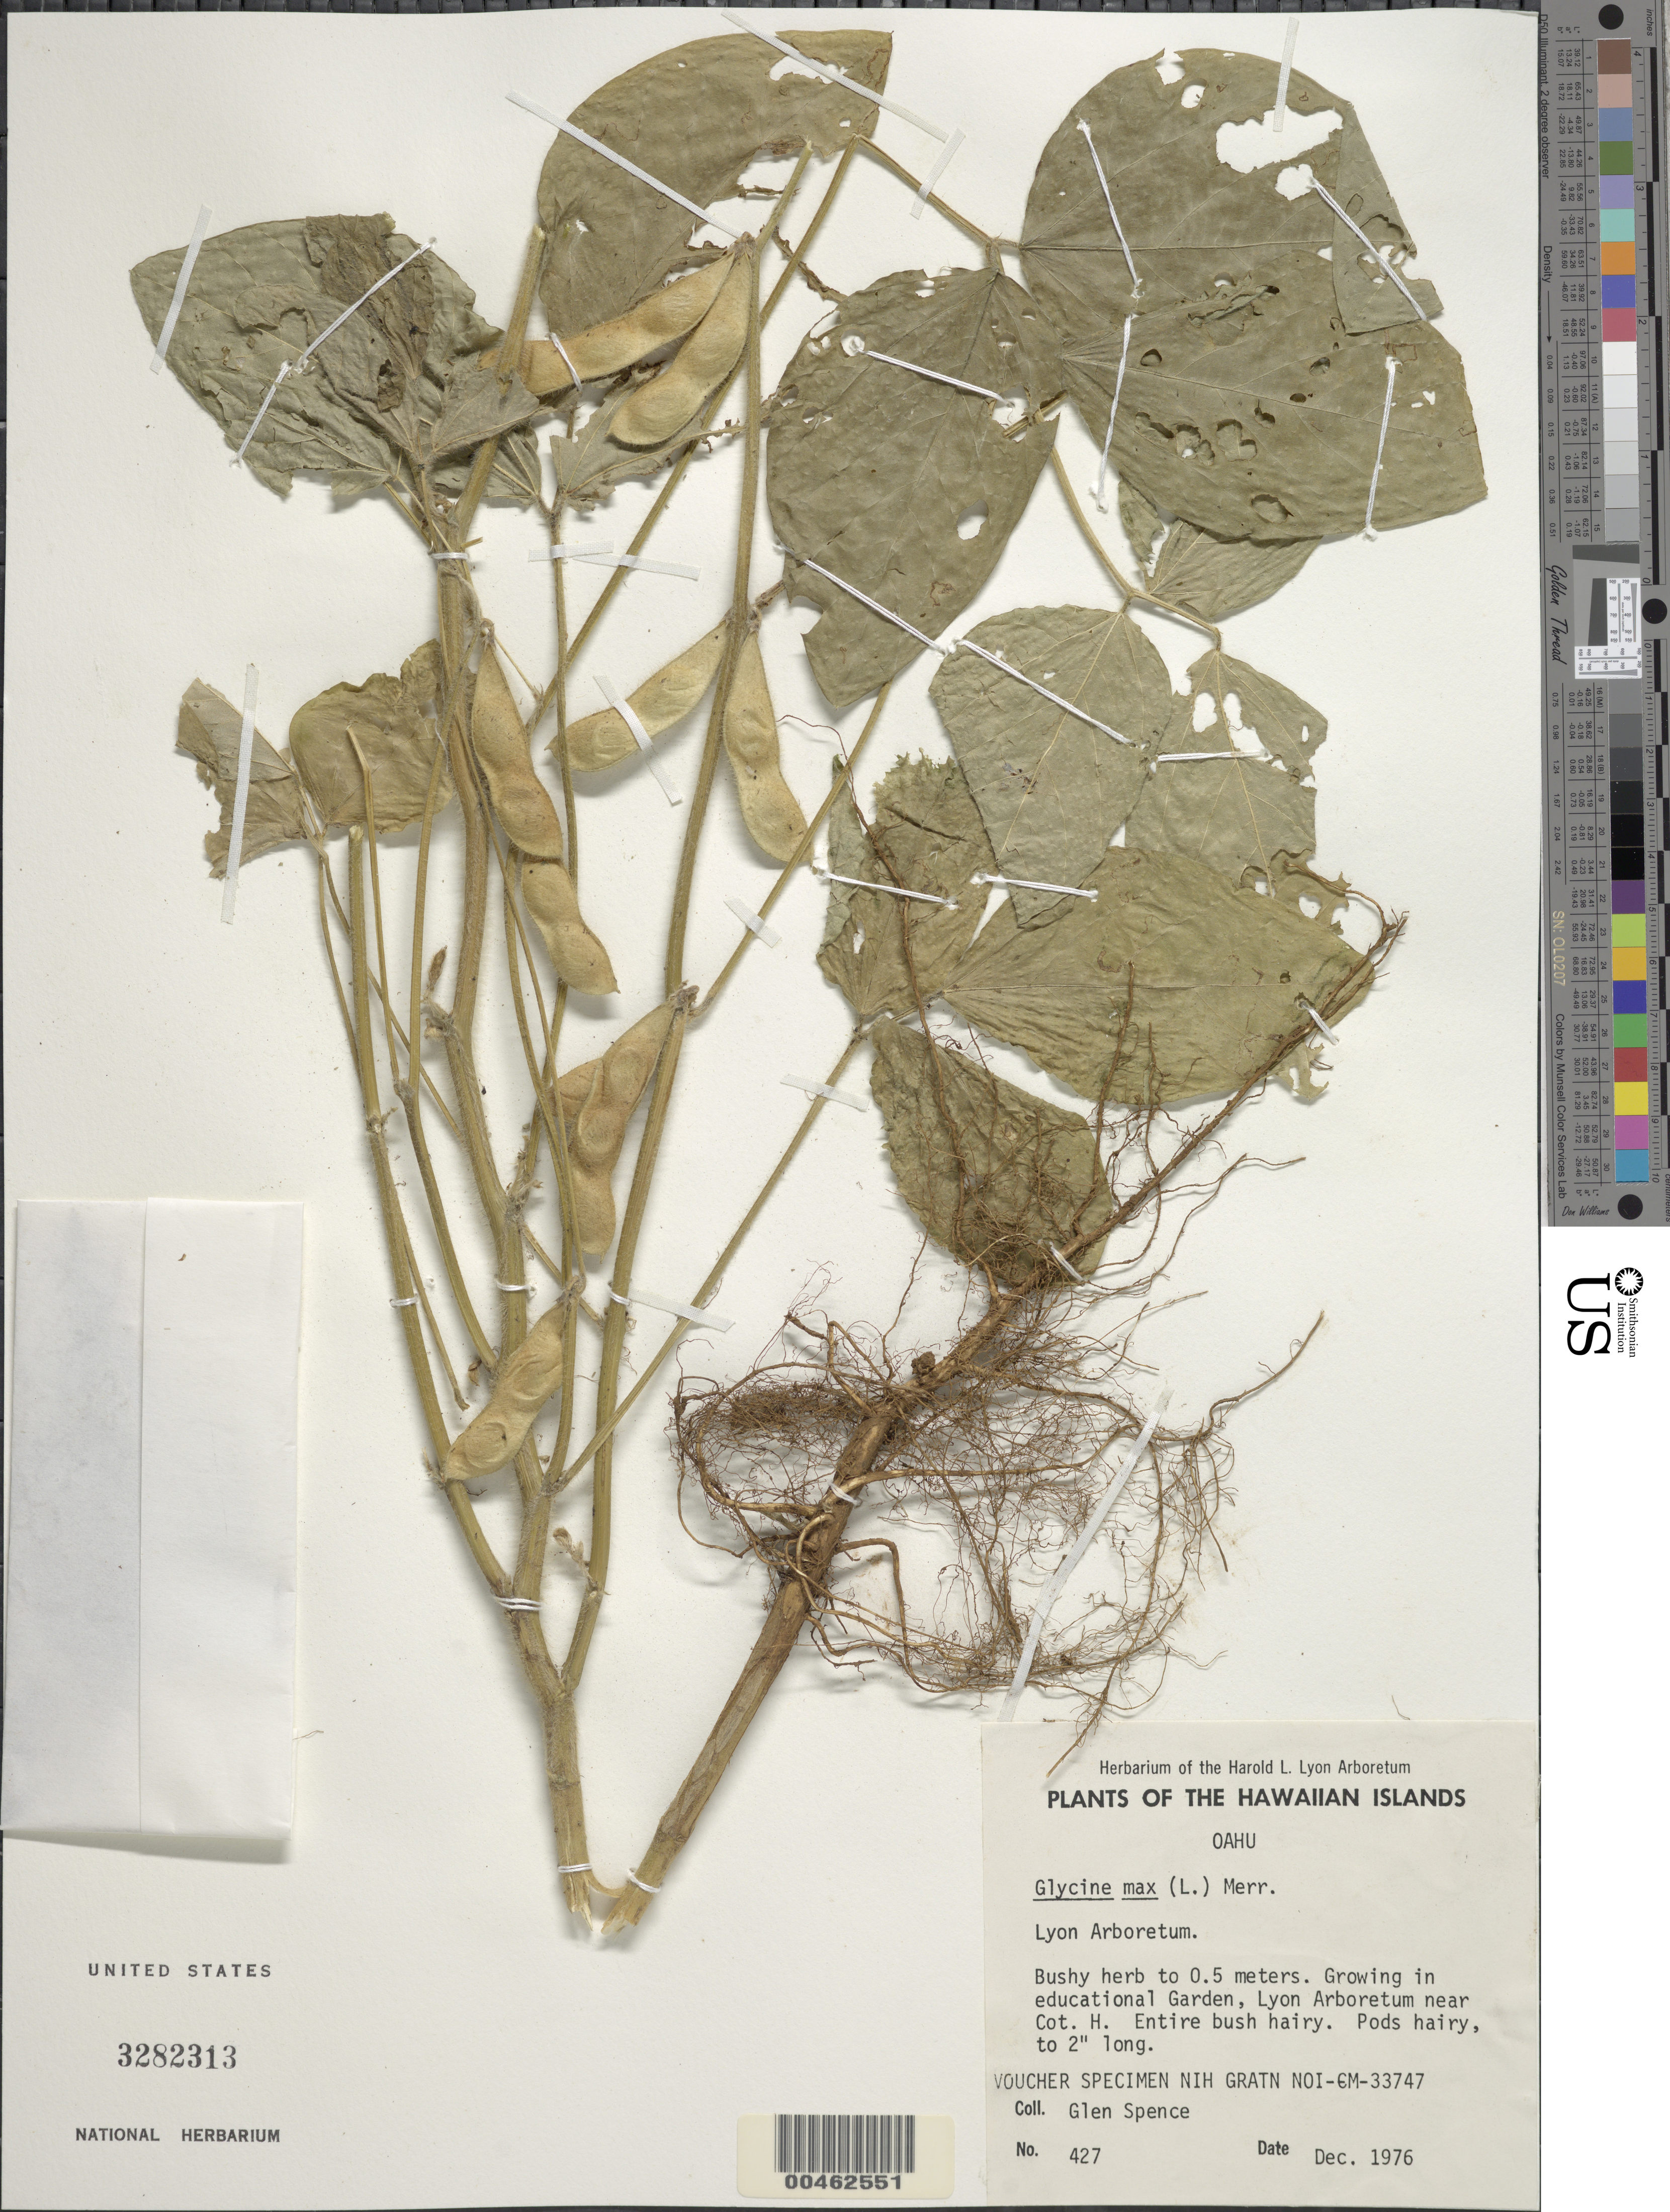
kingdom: Plantae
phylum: Tracheophyta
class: Magnoliopsida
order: Fabales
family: Fabaceae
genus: Glycine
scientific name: Glycine max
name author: (L.) Merr.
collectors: G. Spence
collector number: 427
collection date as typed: Dec 1976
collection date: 1976-12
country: United States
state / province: Hawaii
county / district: Honolulu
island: Oahu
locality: Growing in educational Garden, Lyon Arboretum near Cot. H.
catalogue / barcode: US 3282313